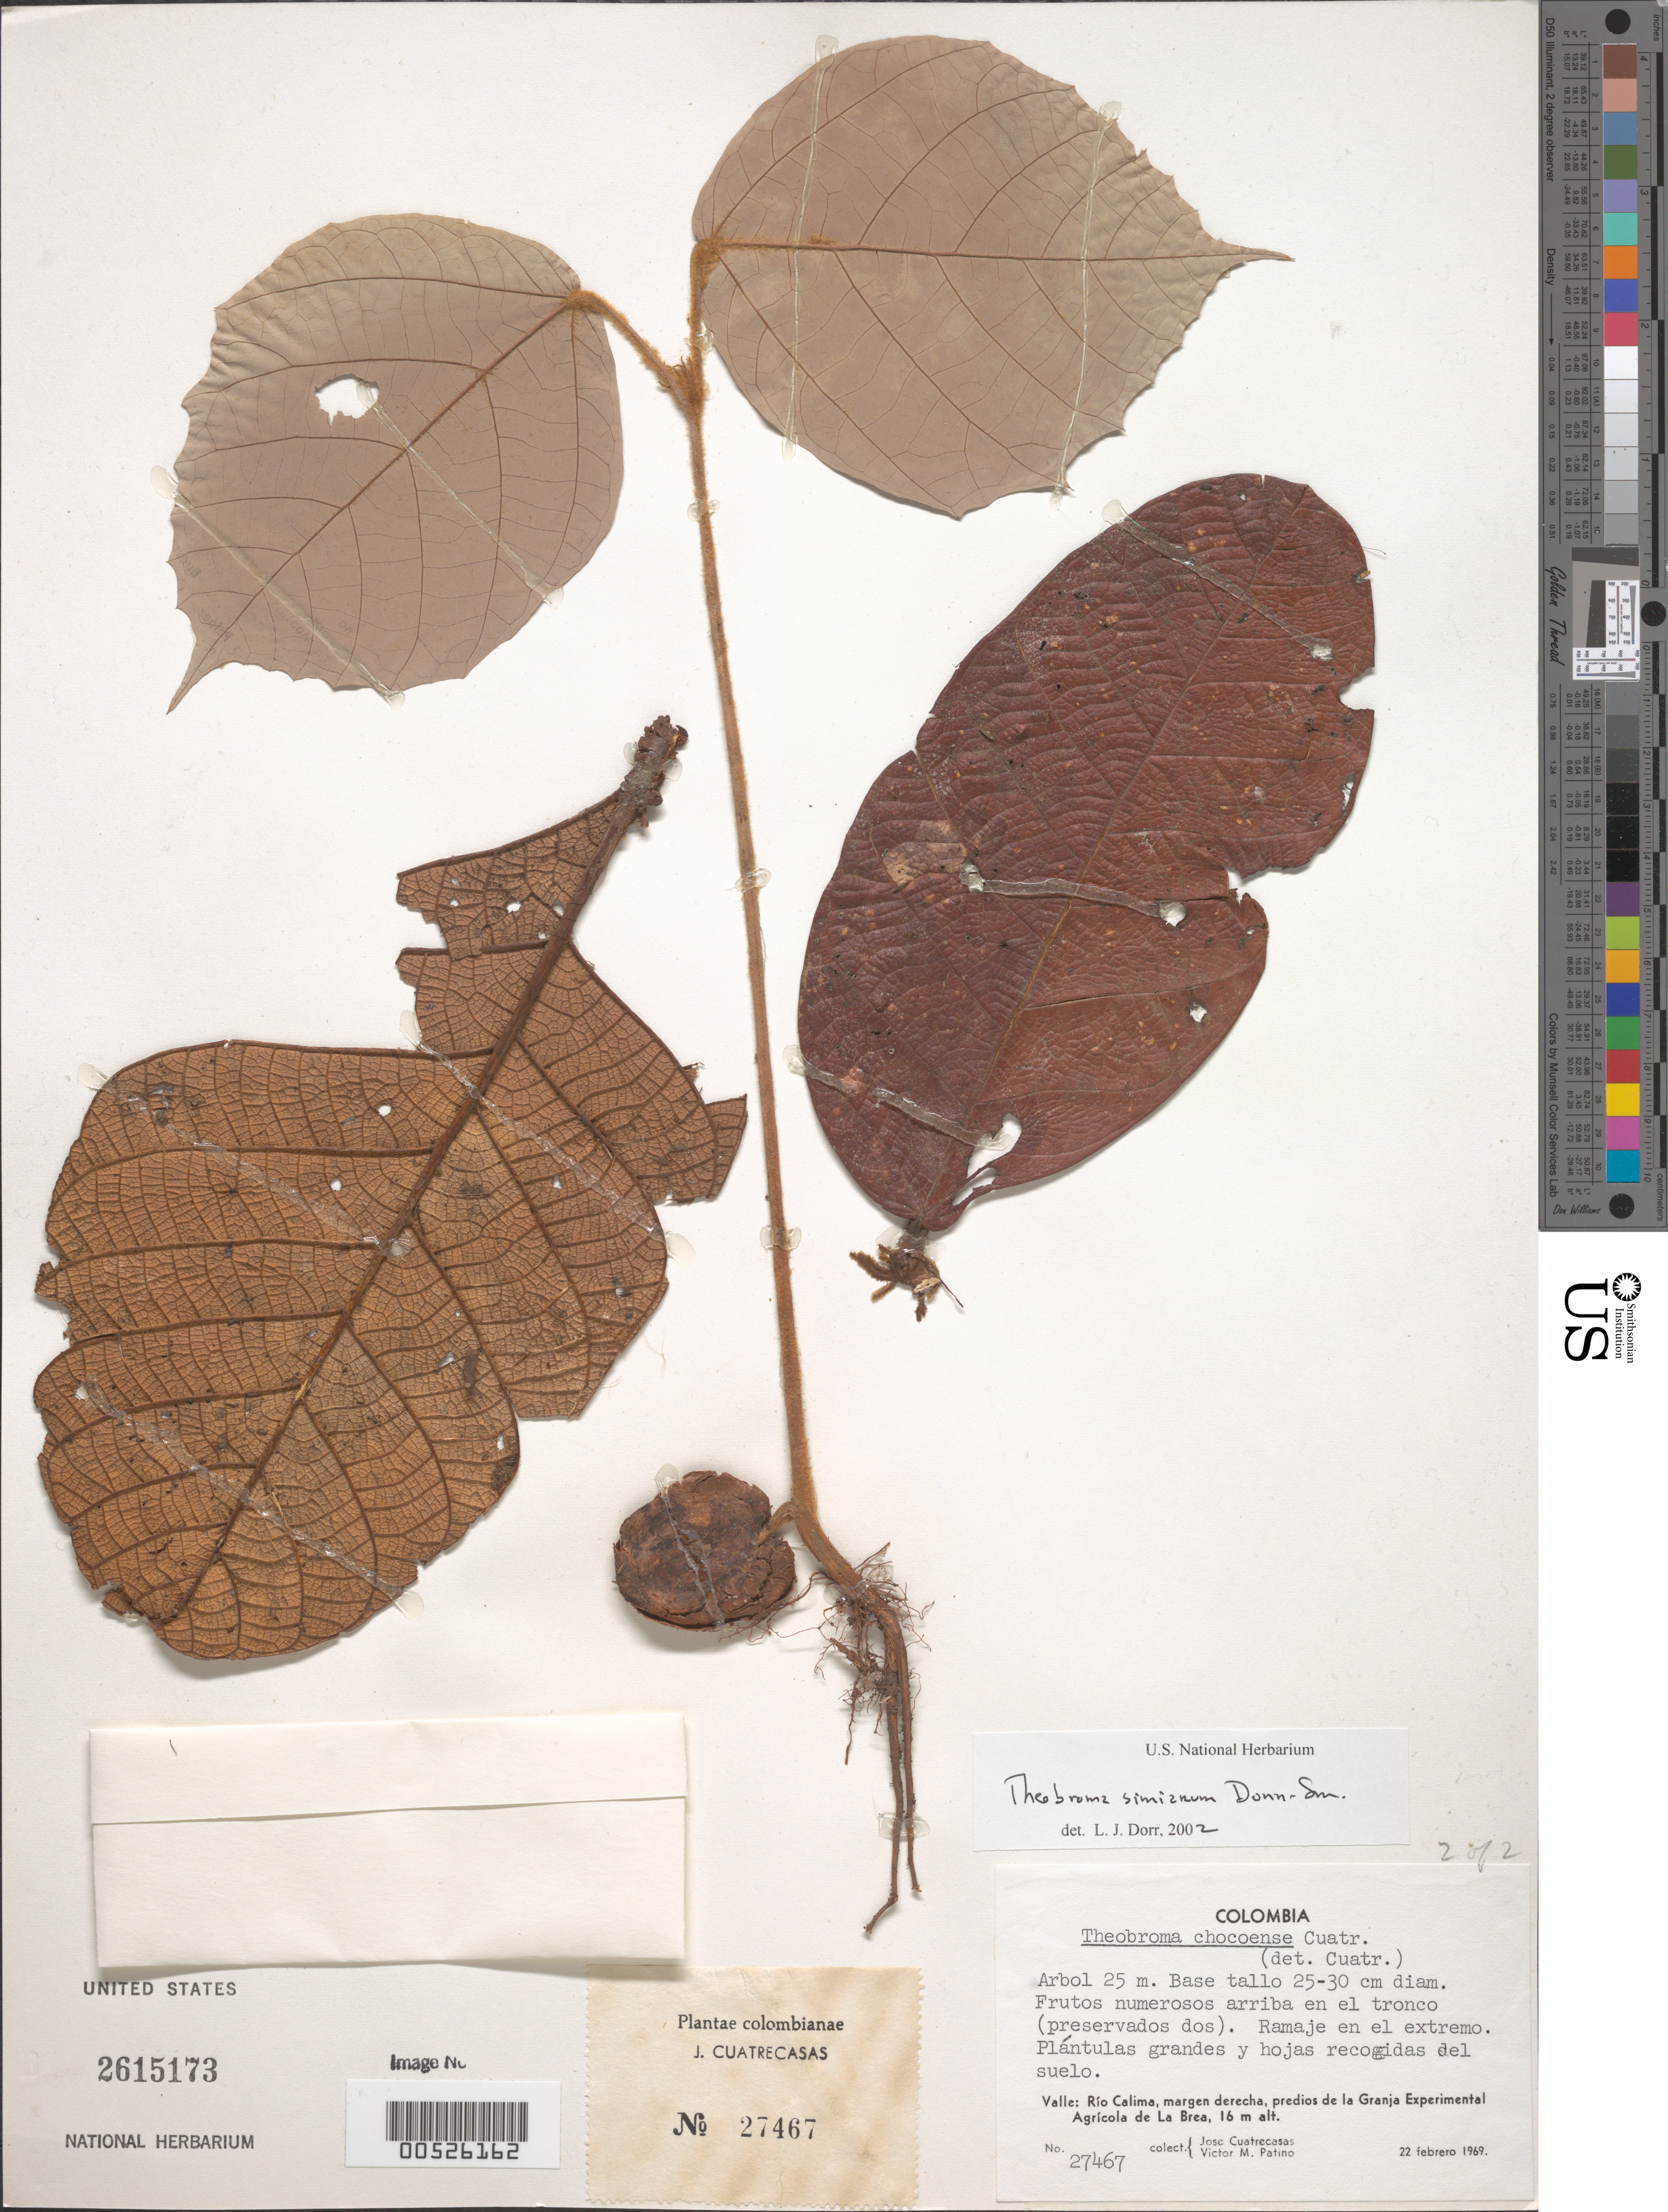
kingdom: Plantae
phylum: Tracheophyta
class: Magnoliopsida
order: Malvales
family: Malvaceae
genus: Theobroma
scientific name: Theobroma simiarum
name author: Donn. Sm.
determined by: Dorr, L. J., (BOT), Smithsonian Institution - National Museum of Natural History (UNITED STATES)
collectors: J. Cuatrecasas & V. Patino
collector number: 27467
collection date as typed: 22 Feb 1969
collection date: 1969-02-22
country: Colombia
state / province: Valle del Cauca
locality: Río Calima, Margen Derecha, Predios de La Granja Experimental Agricolade la Brea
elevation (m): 16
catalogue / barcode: US 2615173